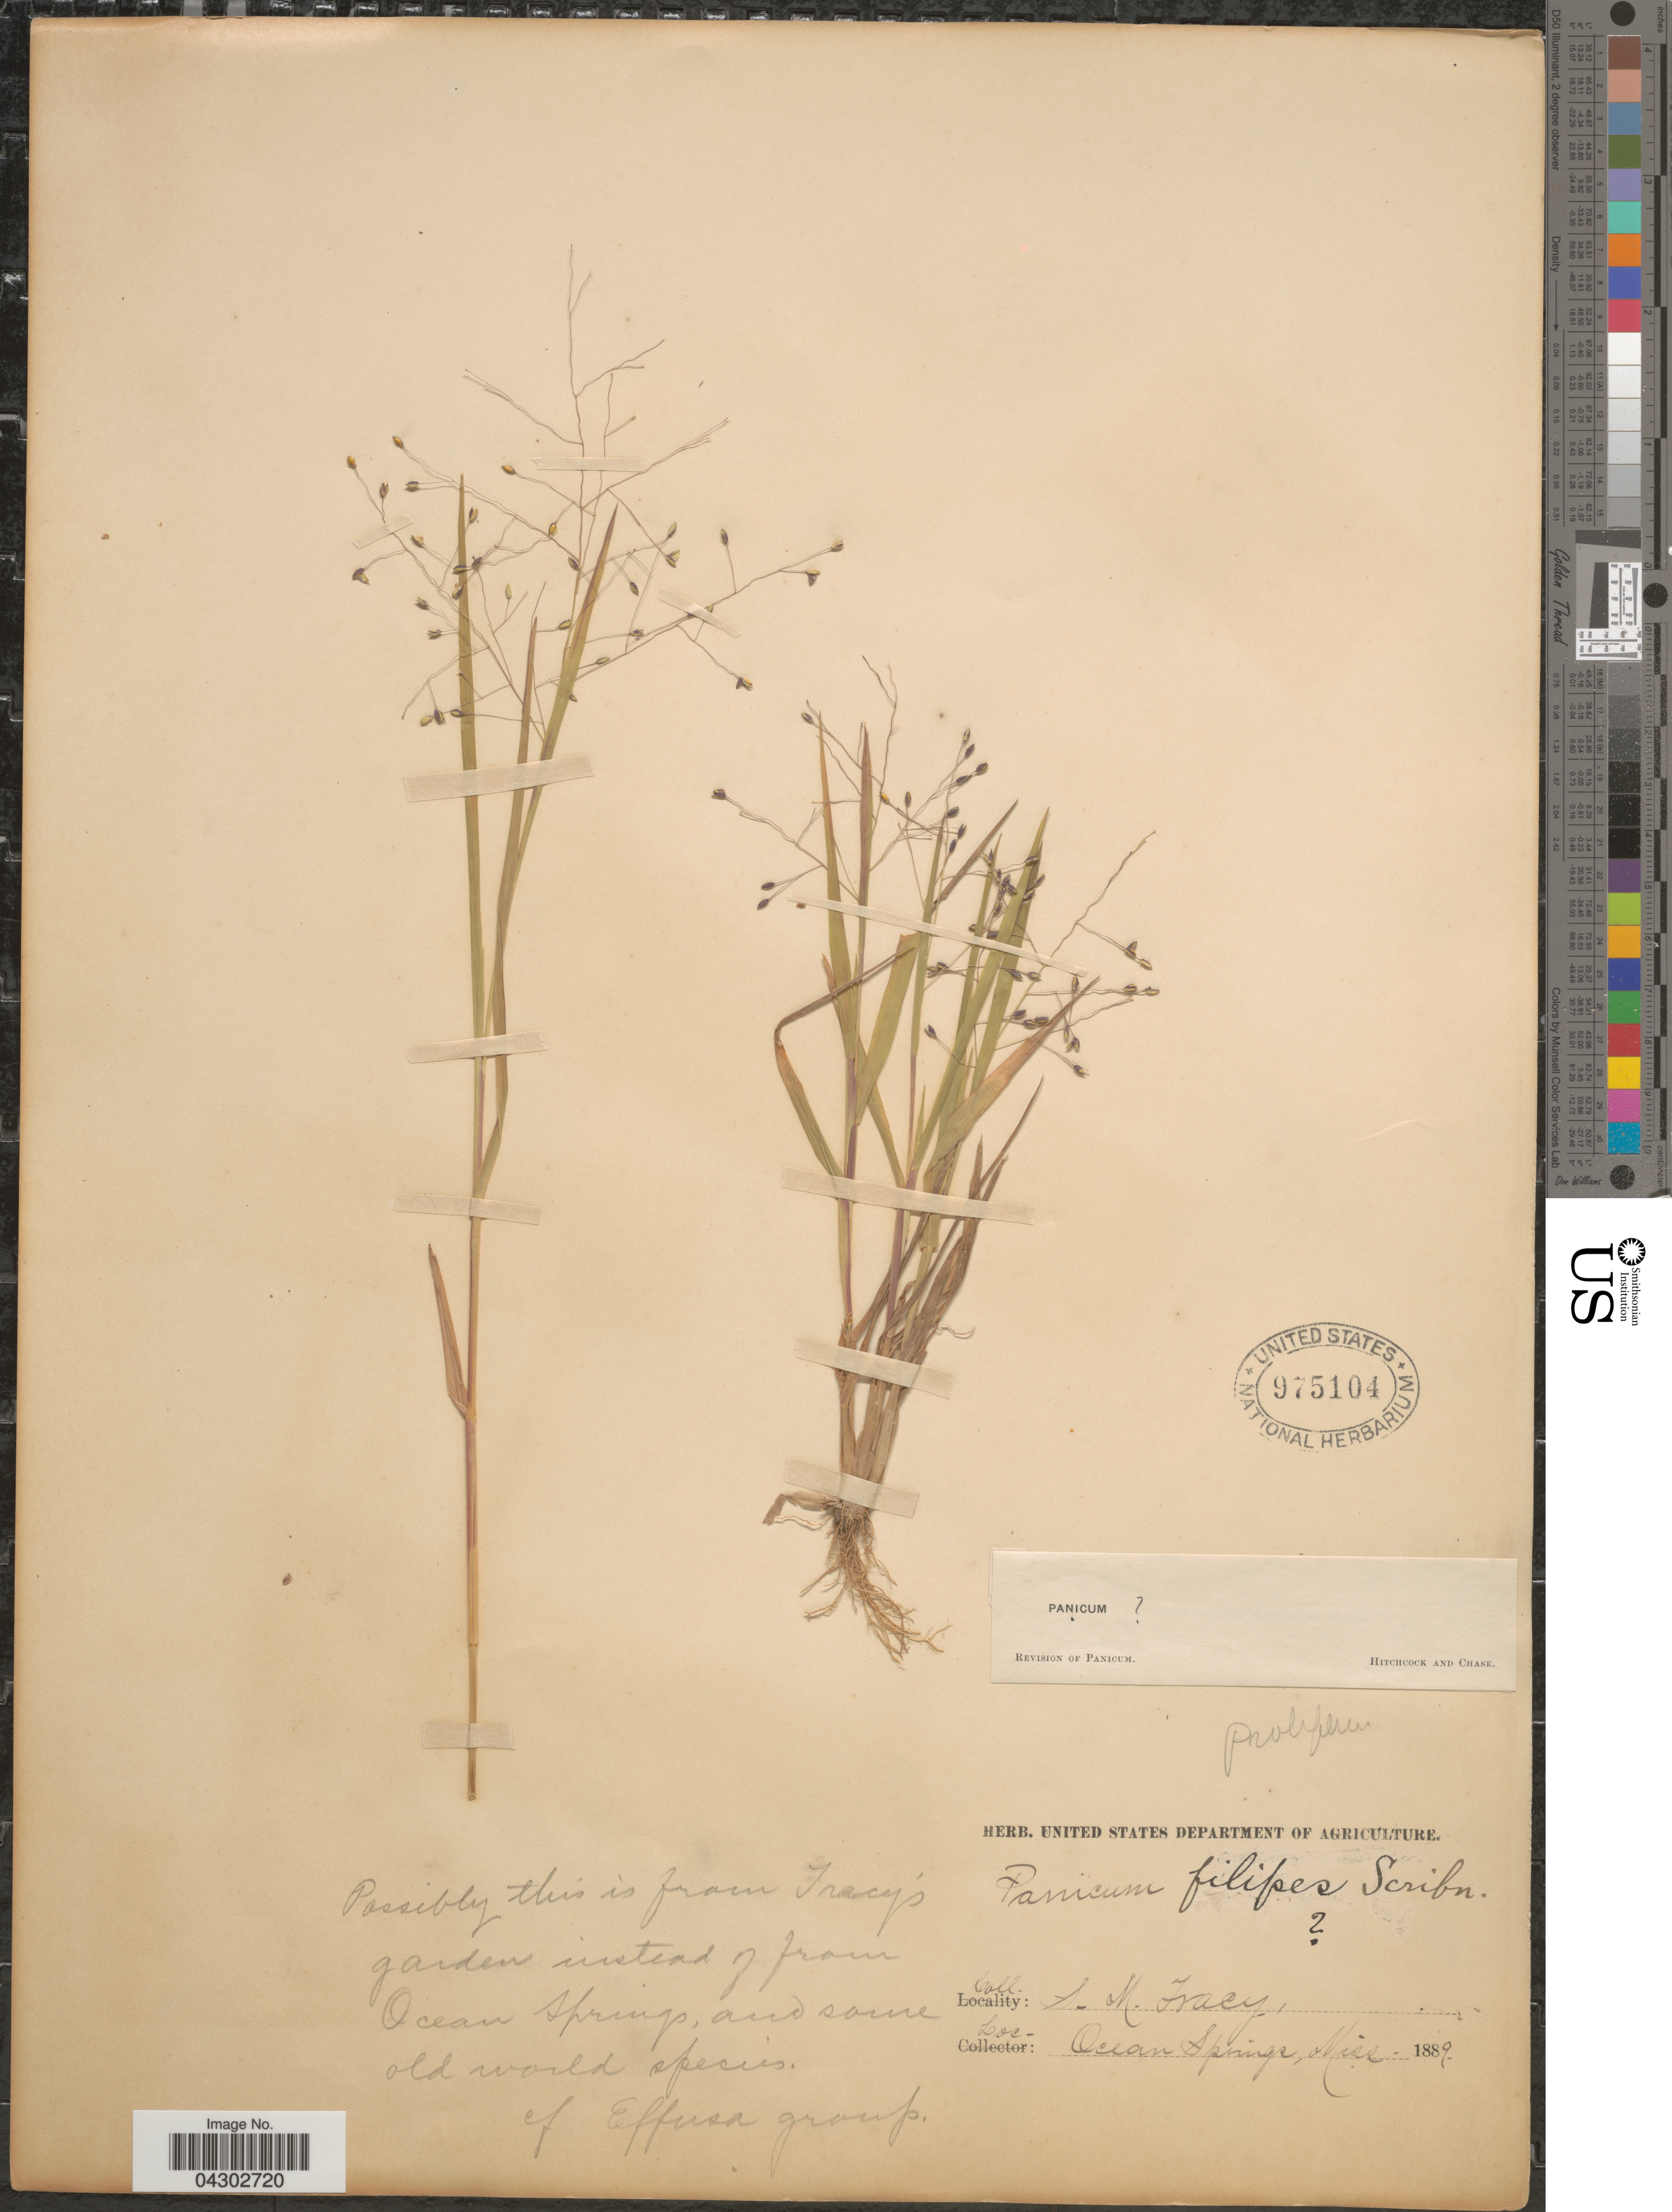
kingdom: Plantae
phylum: Tracheophyta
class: Liliopsida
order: Poales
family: Poaceae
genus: Panicum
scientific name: Panicum sp.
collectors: S. M. Tracy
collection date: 1889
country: United States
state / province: Mississippi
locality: Ocean Springs.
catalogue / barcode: US 975104